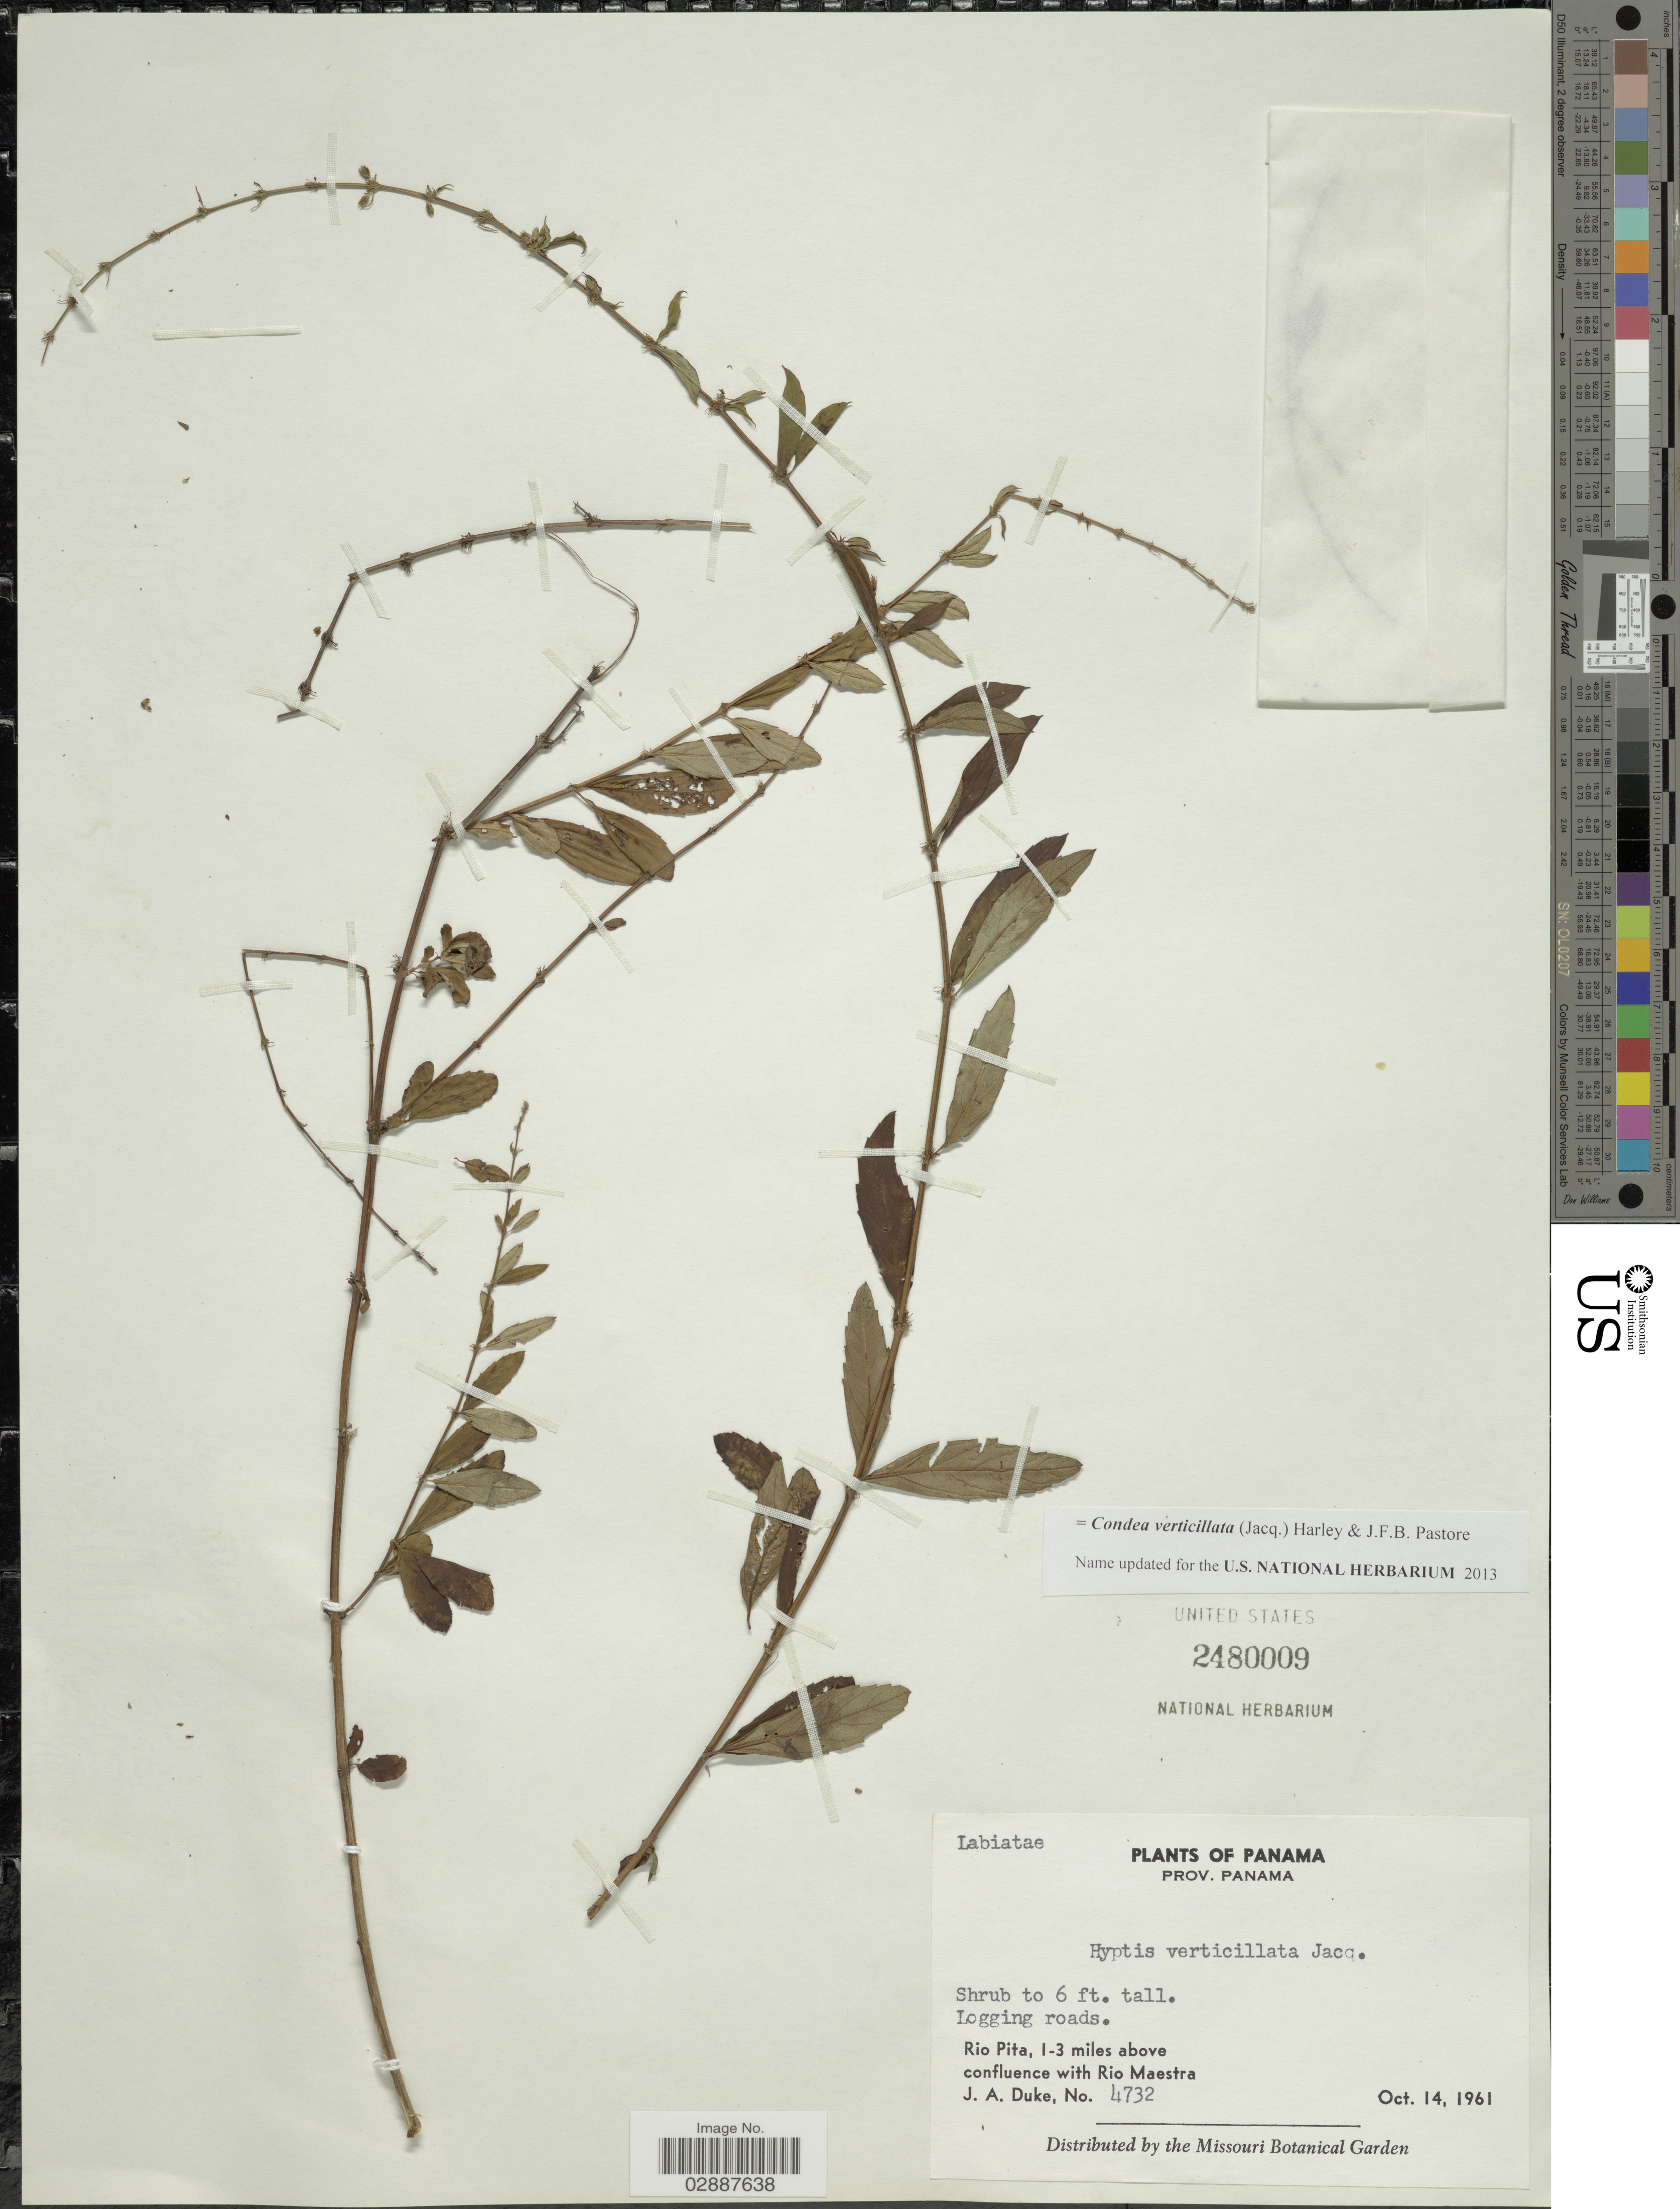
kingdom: Plantae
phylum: Tracheophyta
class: Magnoliopsida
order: Lamiales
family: Lamiaceae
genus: Condea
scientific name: Condea verticillata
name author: (Jacq.) Harley & J.F.B. Pastore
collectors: J. A. Duke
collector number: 4732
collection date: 1961-10-14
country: Panama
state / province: Panamá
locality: Rio Pita, 1-3 miles above confluence with Rio Maestra.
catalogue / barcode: US 2480009